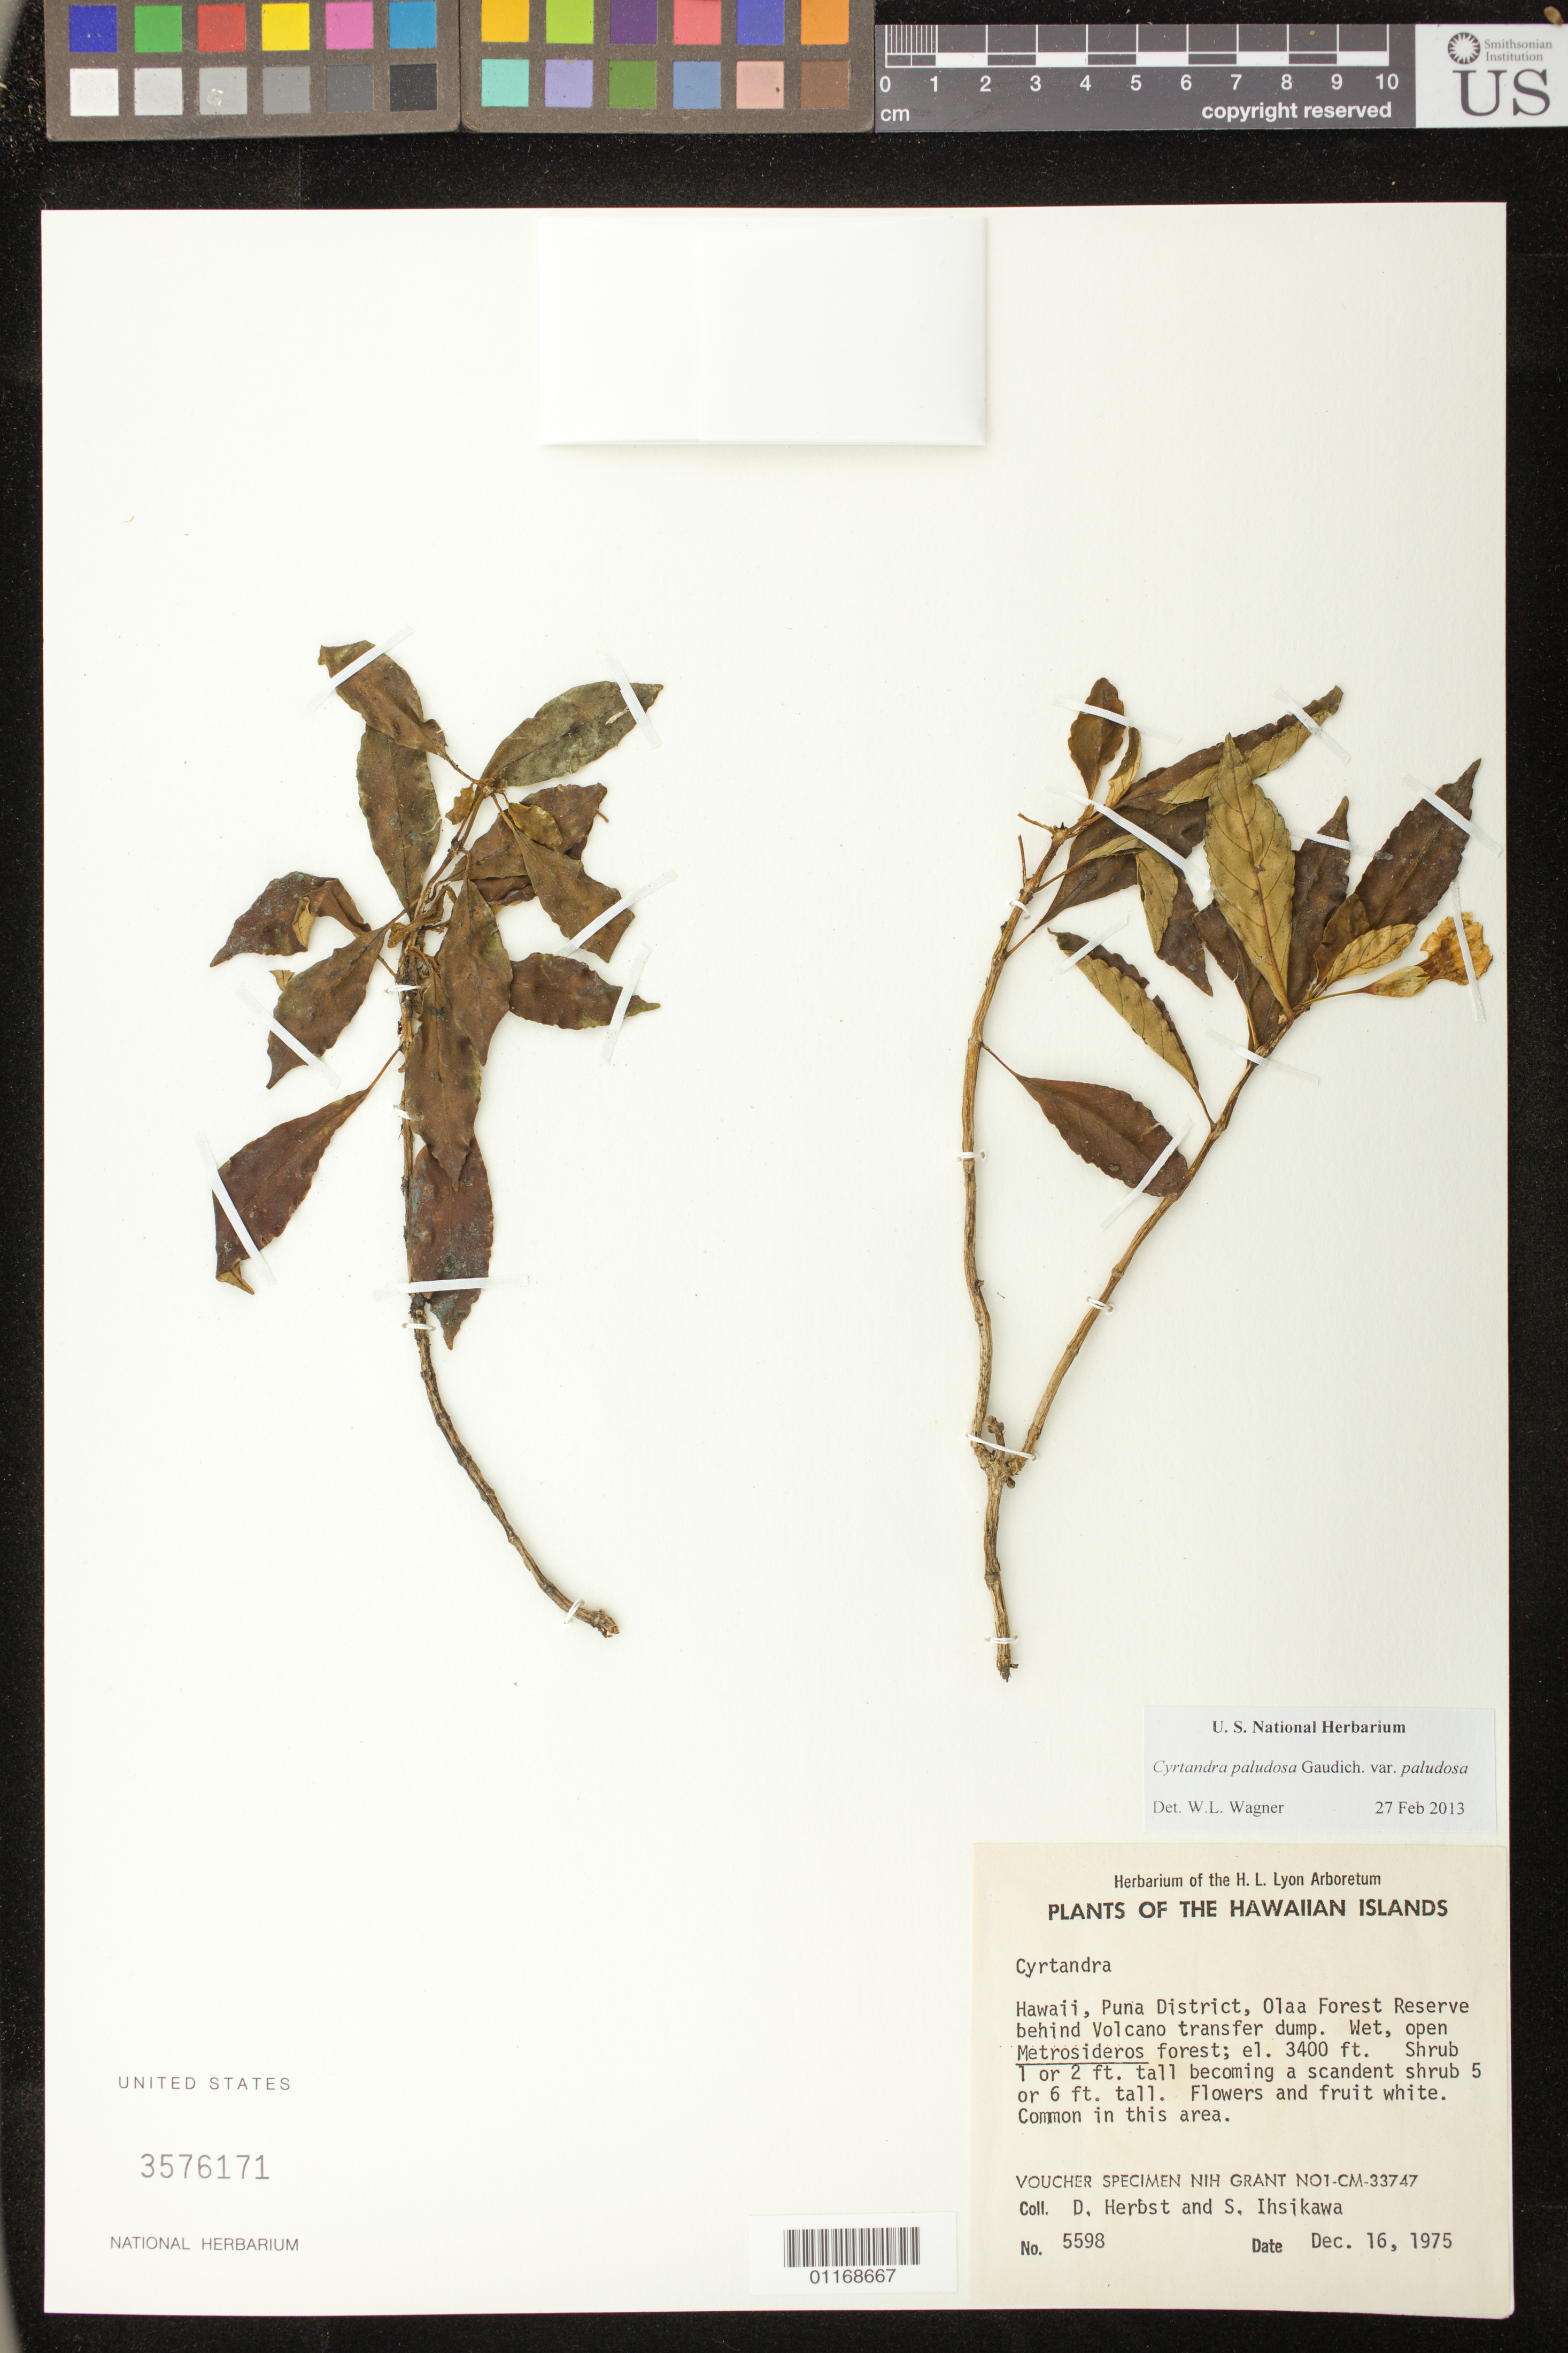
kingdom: Plantae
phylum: Tracheophyta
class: Magnoliopsida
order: Lamiales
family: Gesneriaceae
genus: Cyrtandra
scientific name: Cyrtandra paludosa var. paludosa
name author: Gaudich.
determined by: Wagner, W. L., (BOT), Smithsonian Institution - National Museum of Natural History (UNITED STATES)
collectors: D. R. Herbst & S. Ishikawa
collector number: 5598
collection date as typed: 16 Dec 1975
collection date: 1975-12-16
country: United States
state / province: Hawaii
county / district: Hawaii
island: Hawaii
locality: Puna District, Olaa Forest Reserve, behind Volcano transfer dump.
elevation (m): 1036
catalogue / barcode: US 3576171